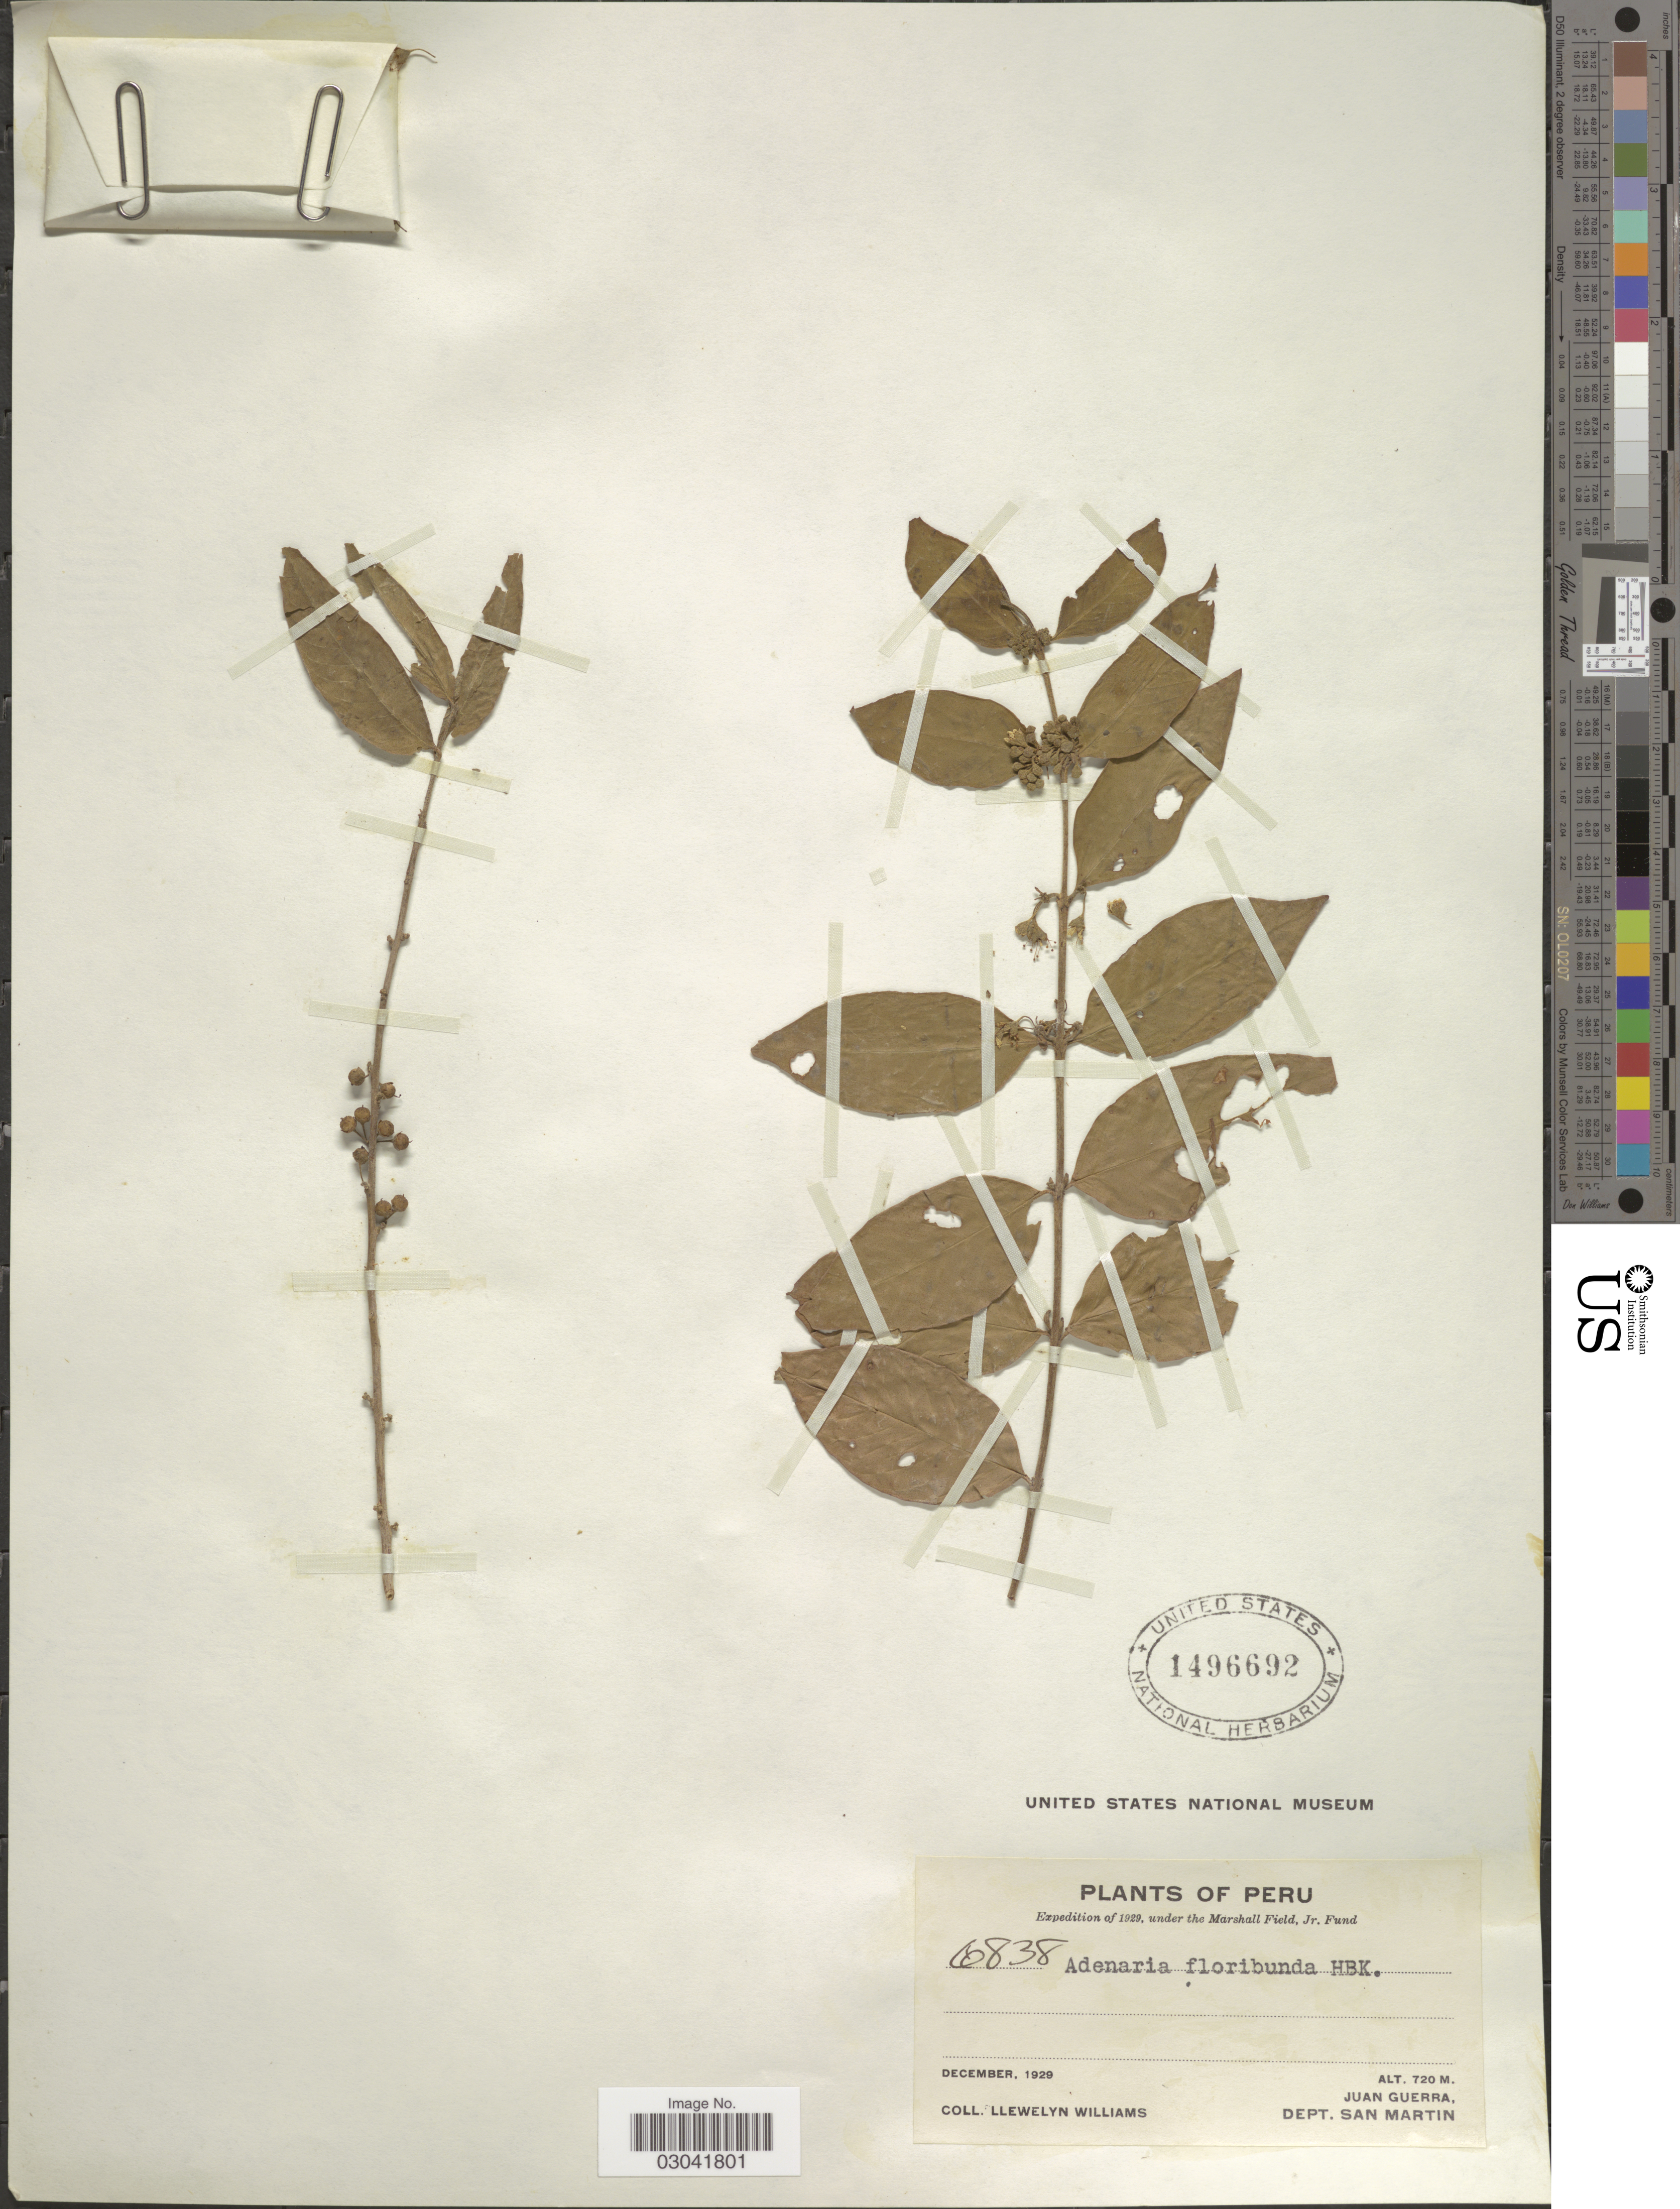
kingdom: Plantae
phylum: Tracheophyta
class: Magnoliopsida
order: Myrtales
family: Lythraceae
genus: Adenaria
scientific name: Adenaria floribunda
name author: Kunth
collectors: Ll. Williams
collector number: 6838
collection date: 1929-12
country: Peru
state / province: San Martín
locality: Juan Guerra. Dept. San Martin.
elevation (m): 720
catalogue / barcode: US 1496692